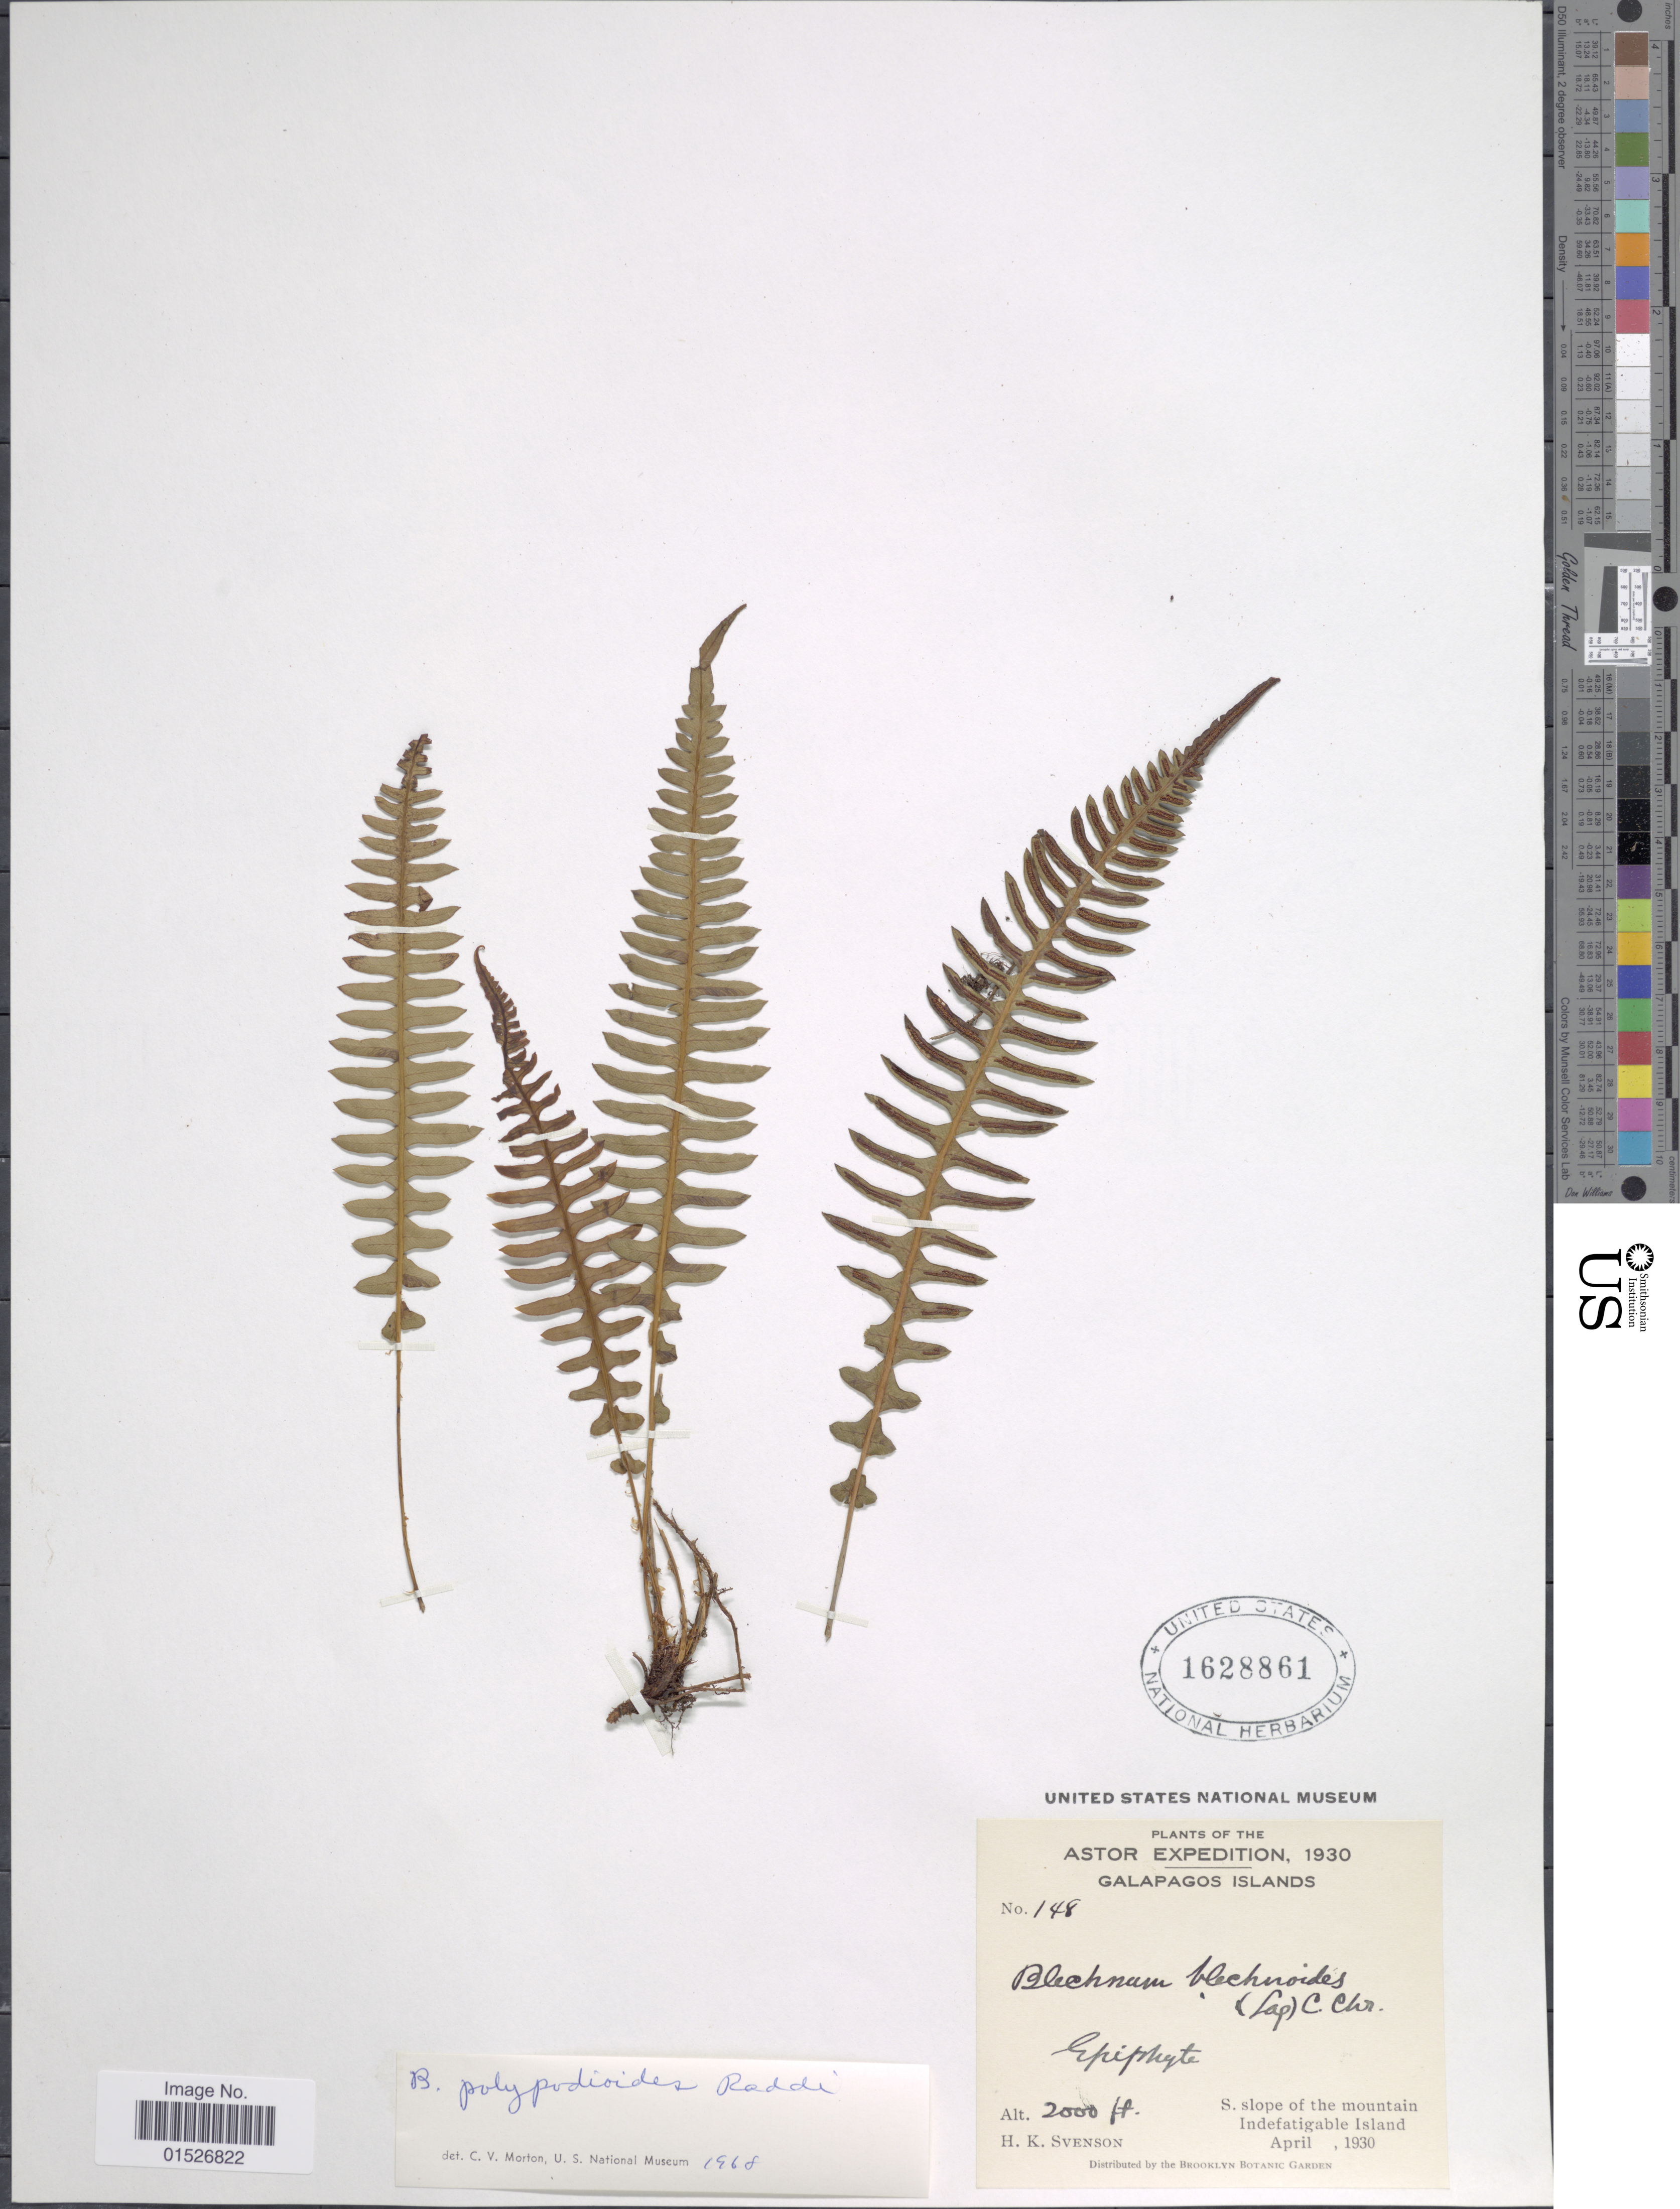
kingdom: Plantae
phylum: Tracheophyta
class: Polypodiopsida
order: Polypodiales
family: Blechnaceae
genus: Blechnum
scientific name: Blechnum polypodioides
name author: Raddi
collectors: H. K. Svenson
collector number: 148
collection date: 1930-04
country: Ecuador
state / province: Colón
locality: Galapagos Island. S. slope of the mountain Indefatigable Island.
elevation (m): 610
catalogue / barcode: US 1628861